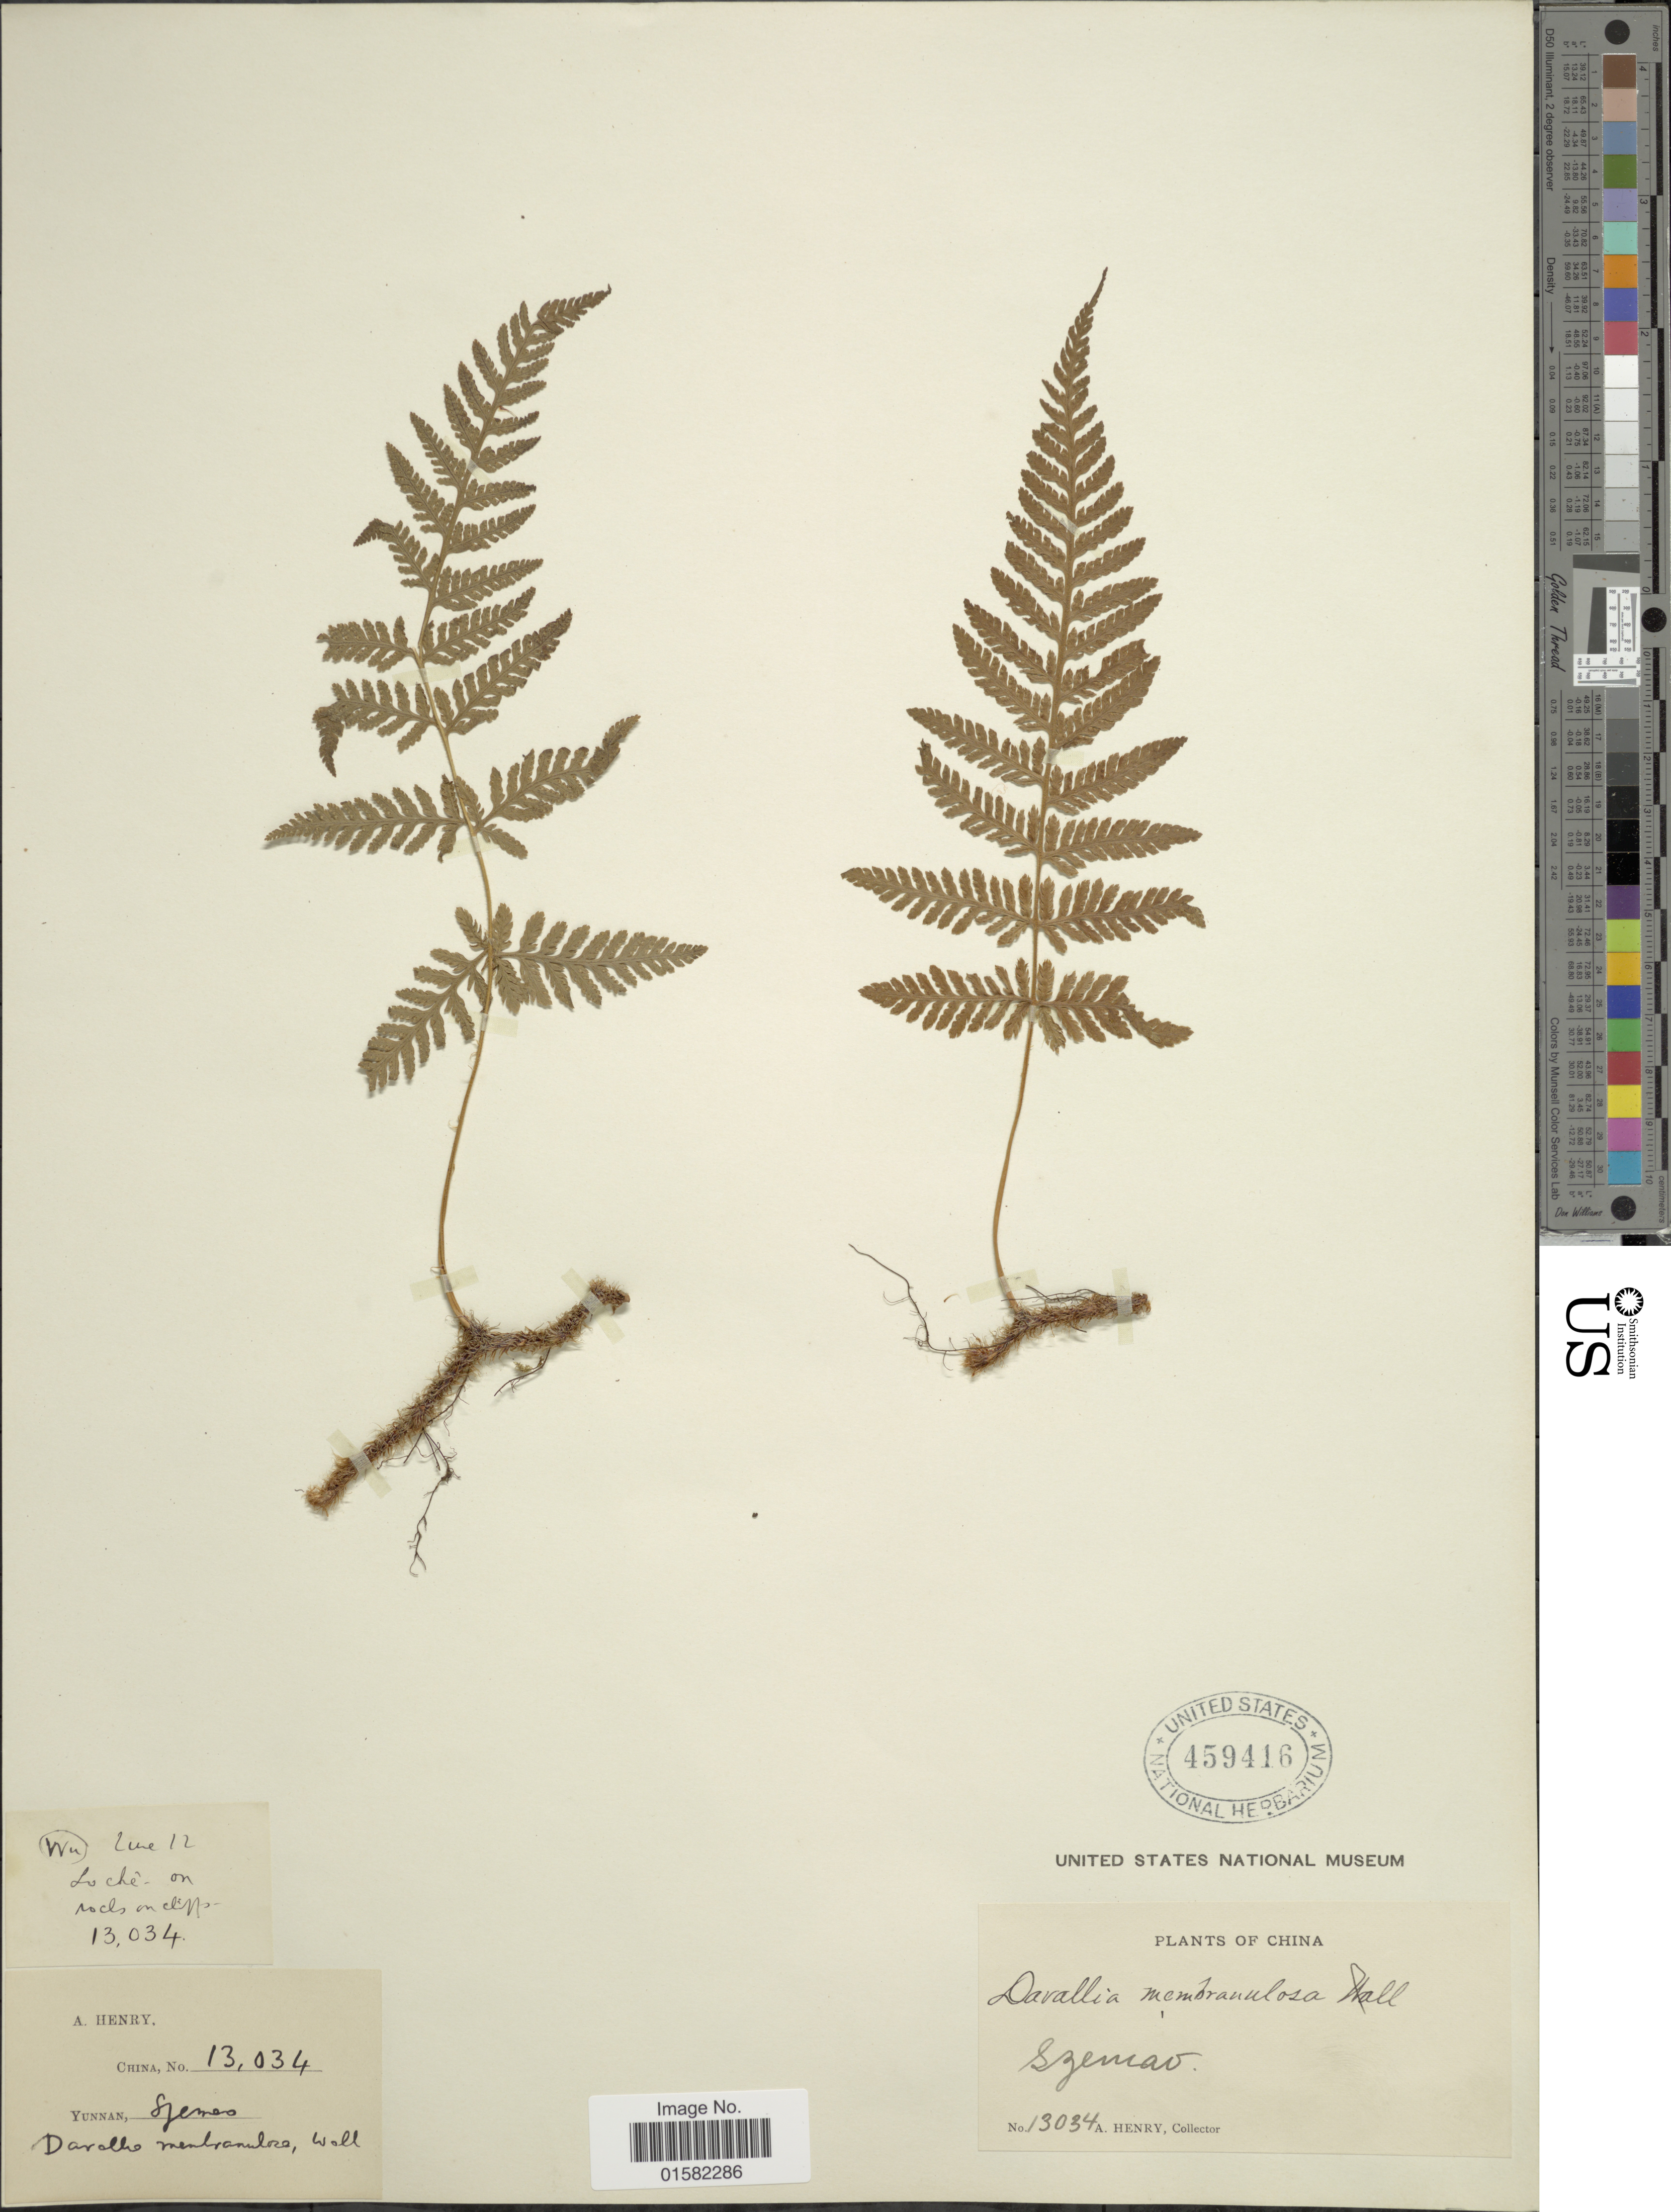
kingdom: Plantae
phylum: Tracheophyta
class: Polypodiopsida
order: Polypodiales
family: Davalliaceae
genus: Davallodes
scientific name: Davallodes membranulosum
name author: (Wall. ex Hook.) Copel.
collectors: A. Henry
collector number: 13034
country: China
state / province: Yunnan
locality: Szemao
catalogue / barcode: US 459416